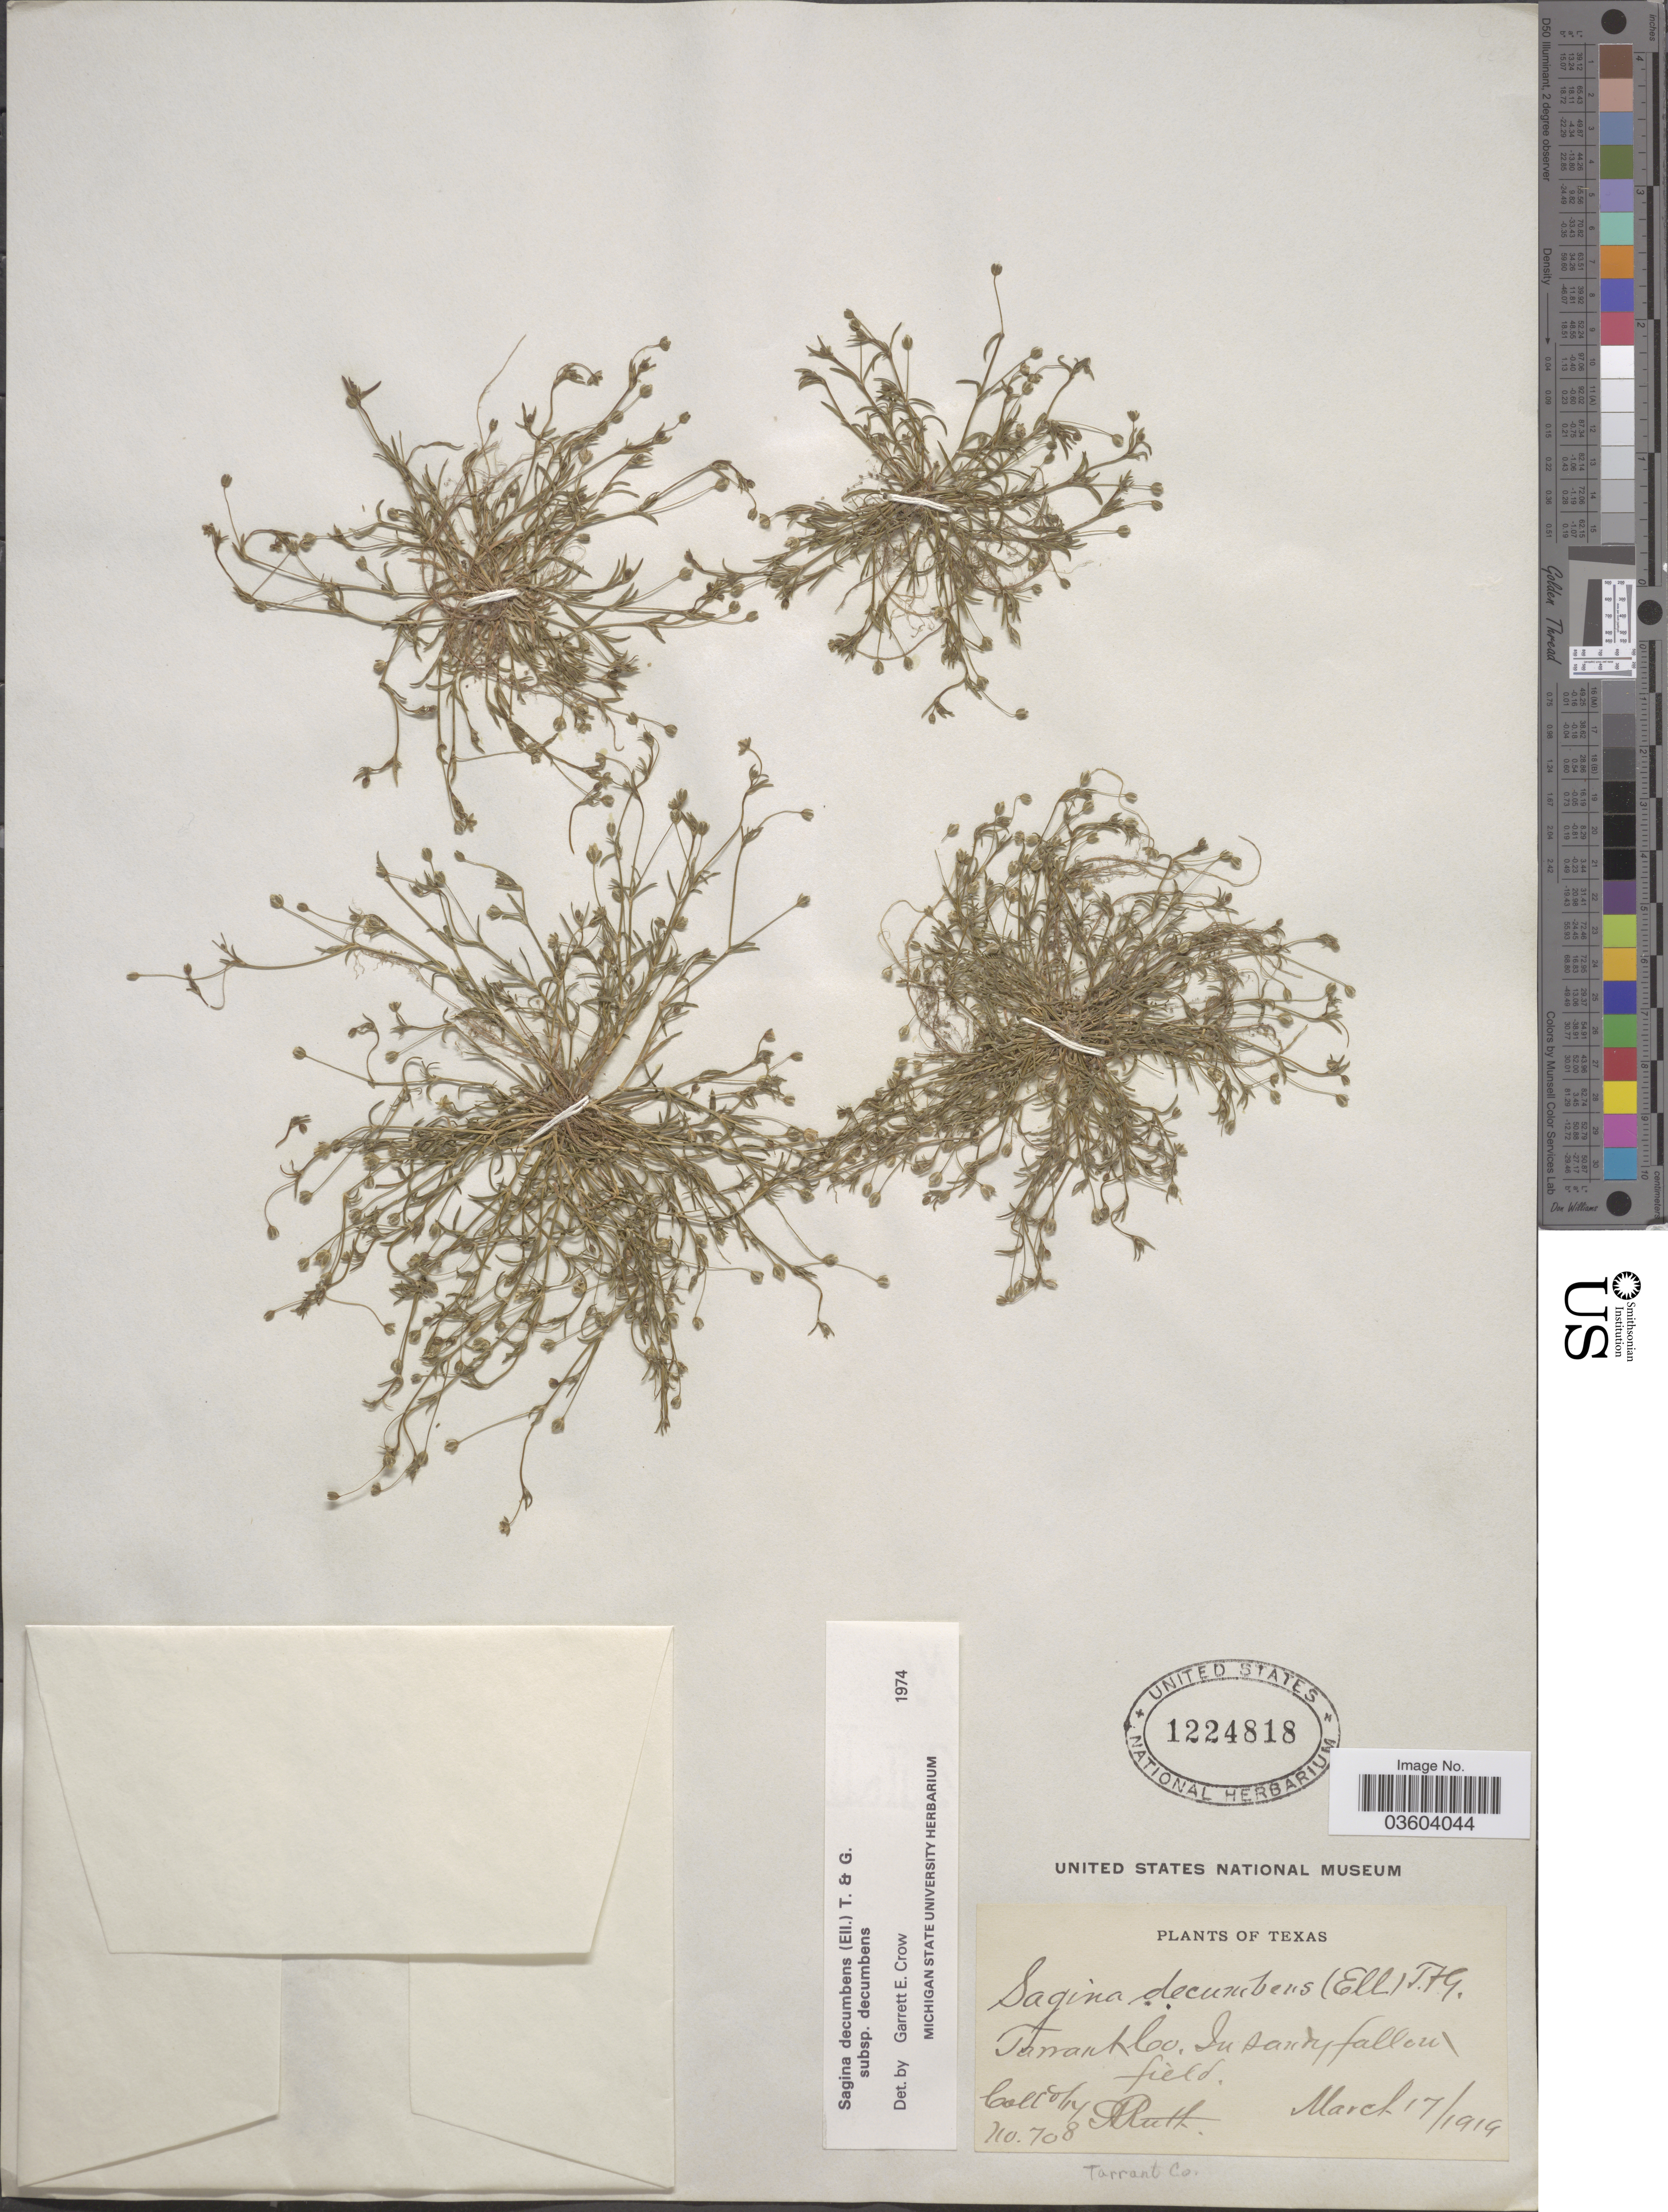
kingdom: Plantae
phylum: Tracheophyta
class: Magnoliopsida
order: Caryophyllales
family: Caryophyllaceae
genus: Sagina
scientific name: Sagina decumbens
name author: (Elliott) Torr. & A. Gray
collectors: A. Ruth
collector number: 708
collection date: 1919-03-17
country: United States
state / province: Texas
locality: Tarrant Co.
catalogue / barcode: US 1224818